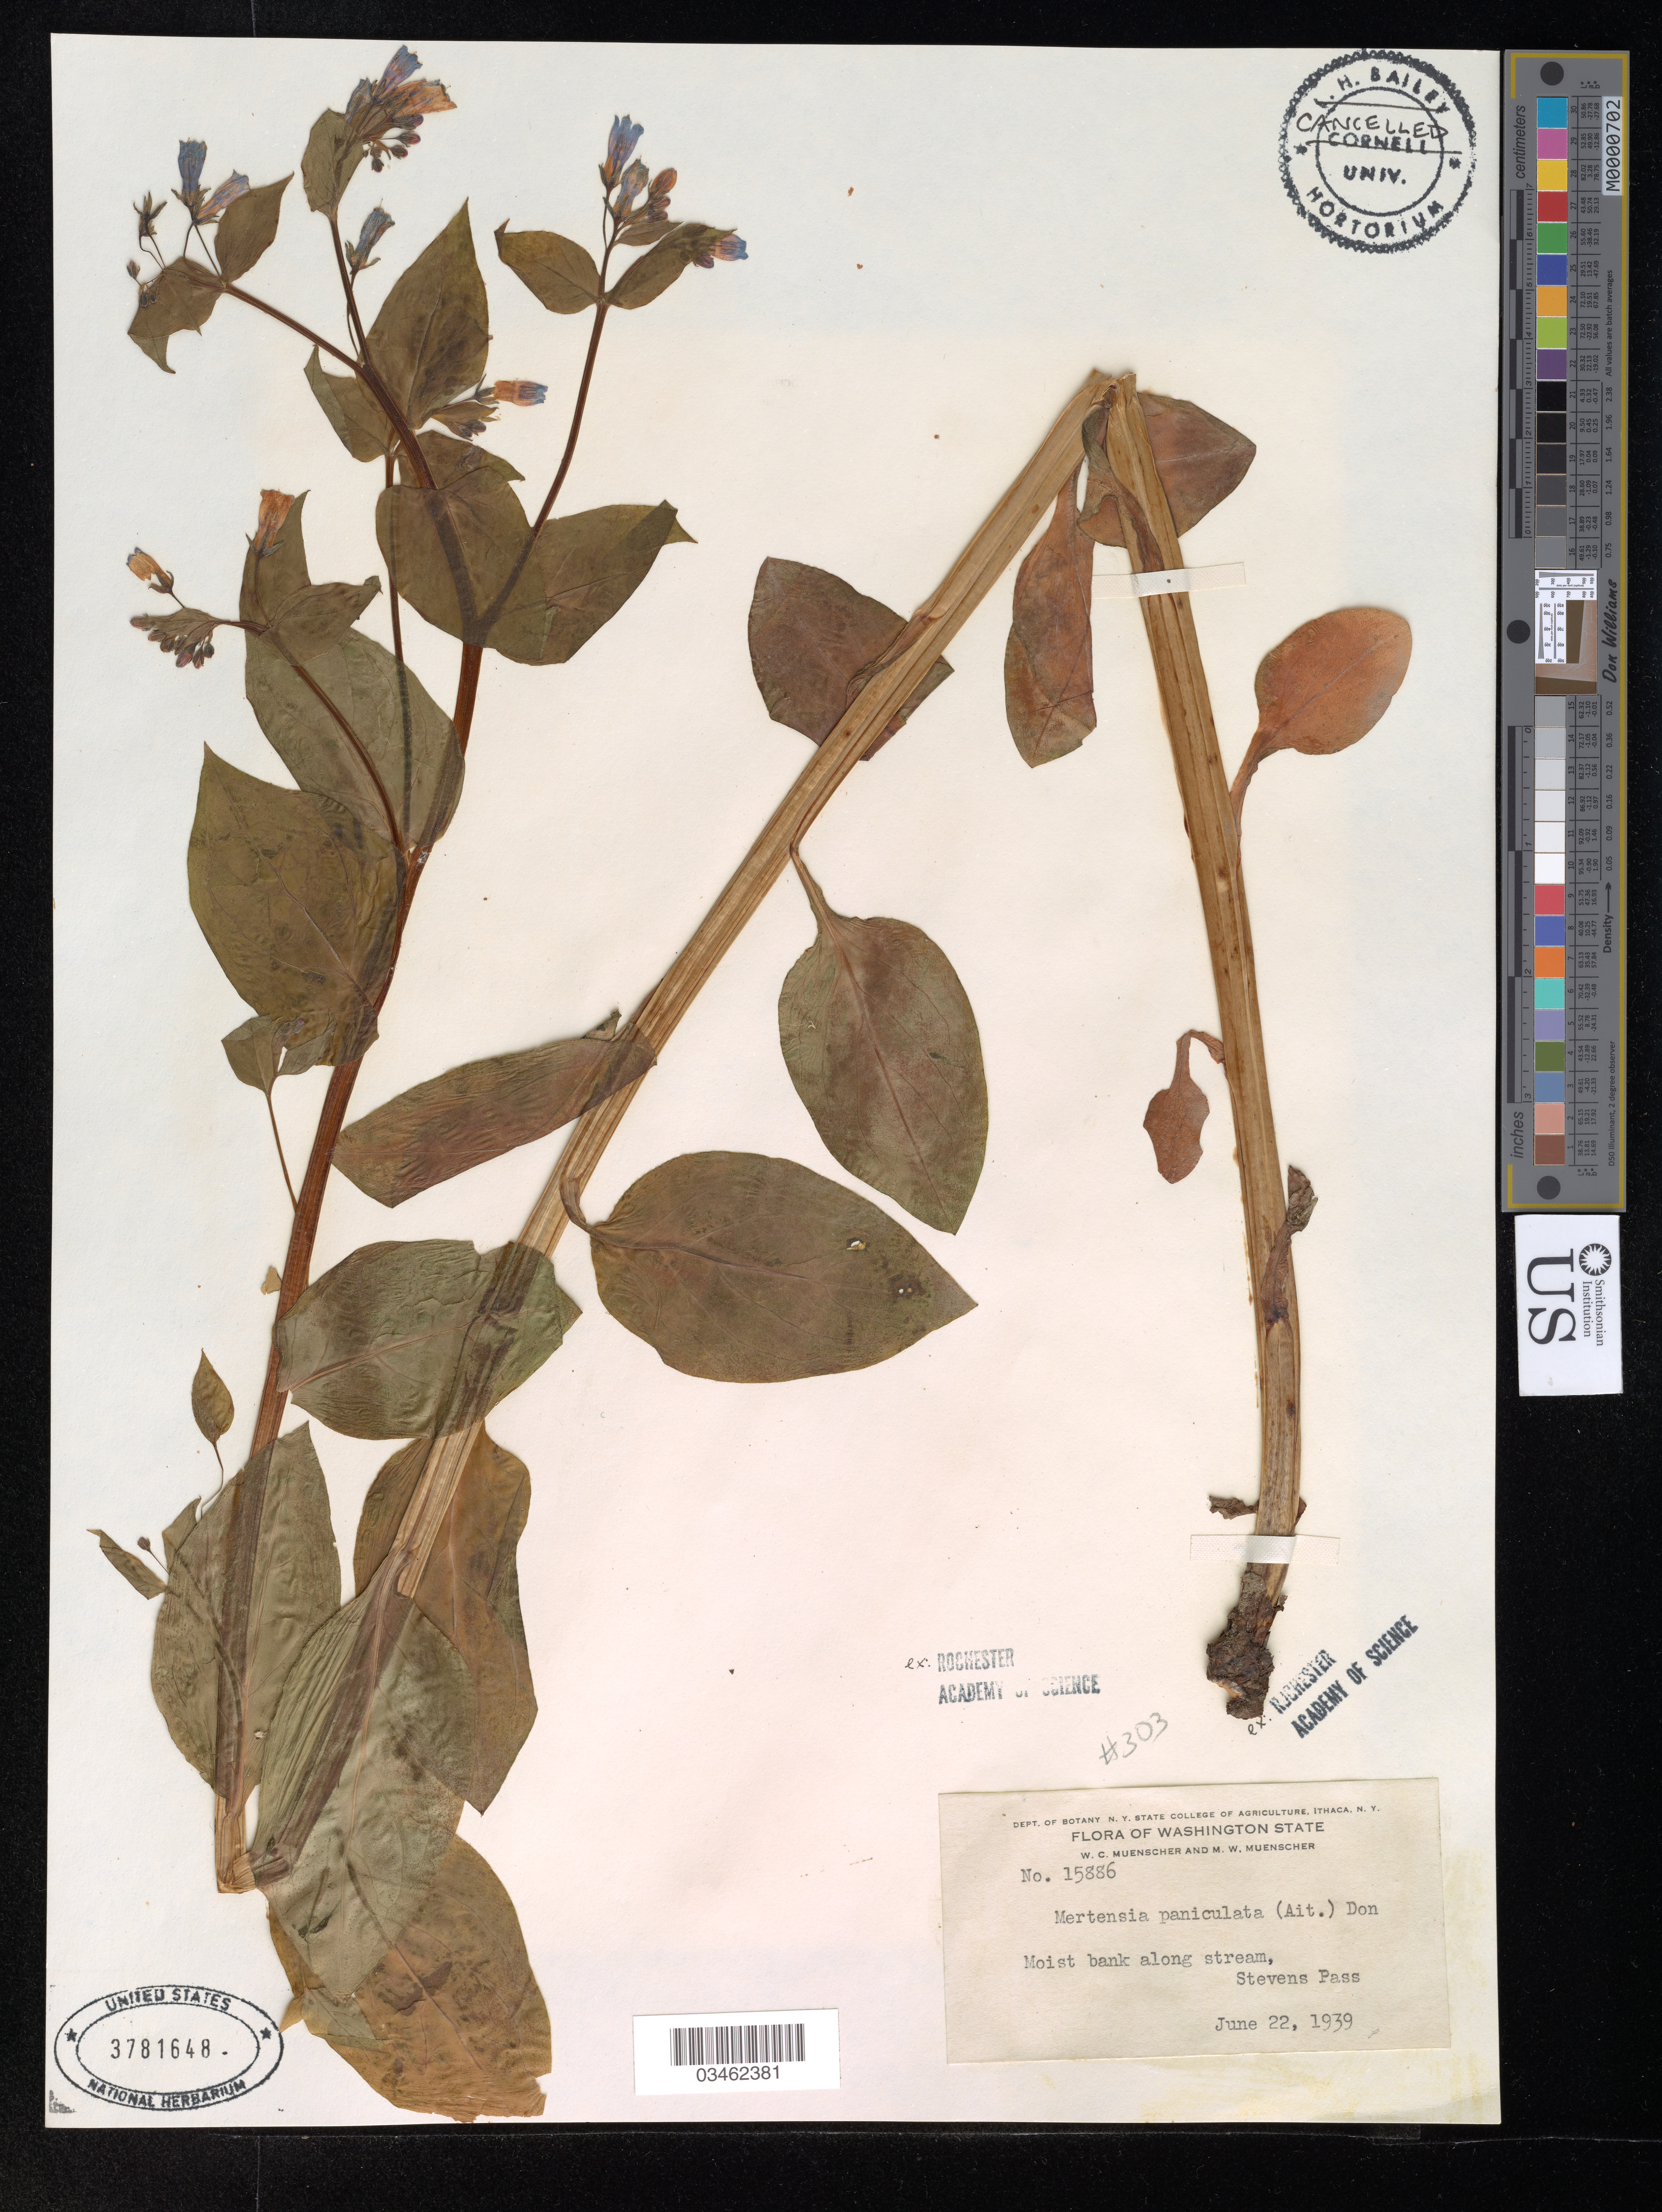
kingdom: Plantae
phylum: Tracheophyta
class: Magnoliopsida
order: Boraginales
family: Boraginaceae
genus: Mertensia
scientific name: Mertensia paniculata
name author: (Aiton) G. Don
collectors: W. Muenscher & M. Muenscher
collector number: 15886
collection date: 1939-06-22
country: United States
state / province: Washington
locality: Moist bank along stream, Stevens Pass.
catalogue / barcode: US 3781648